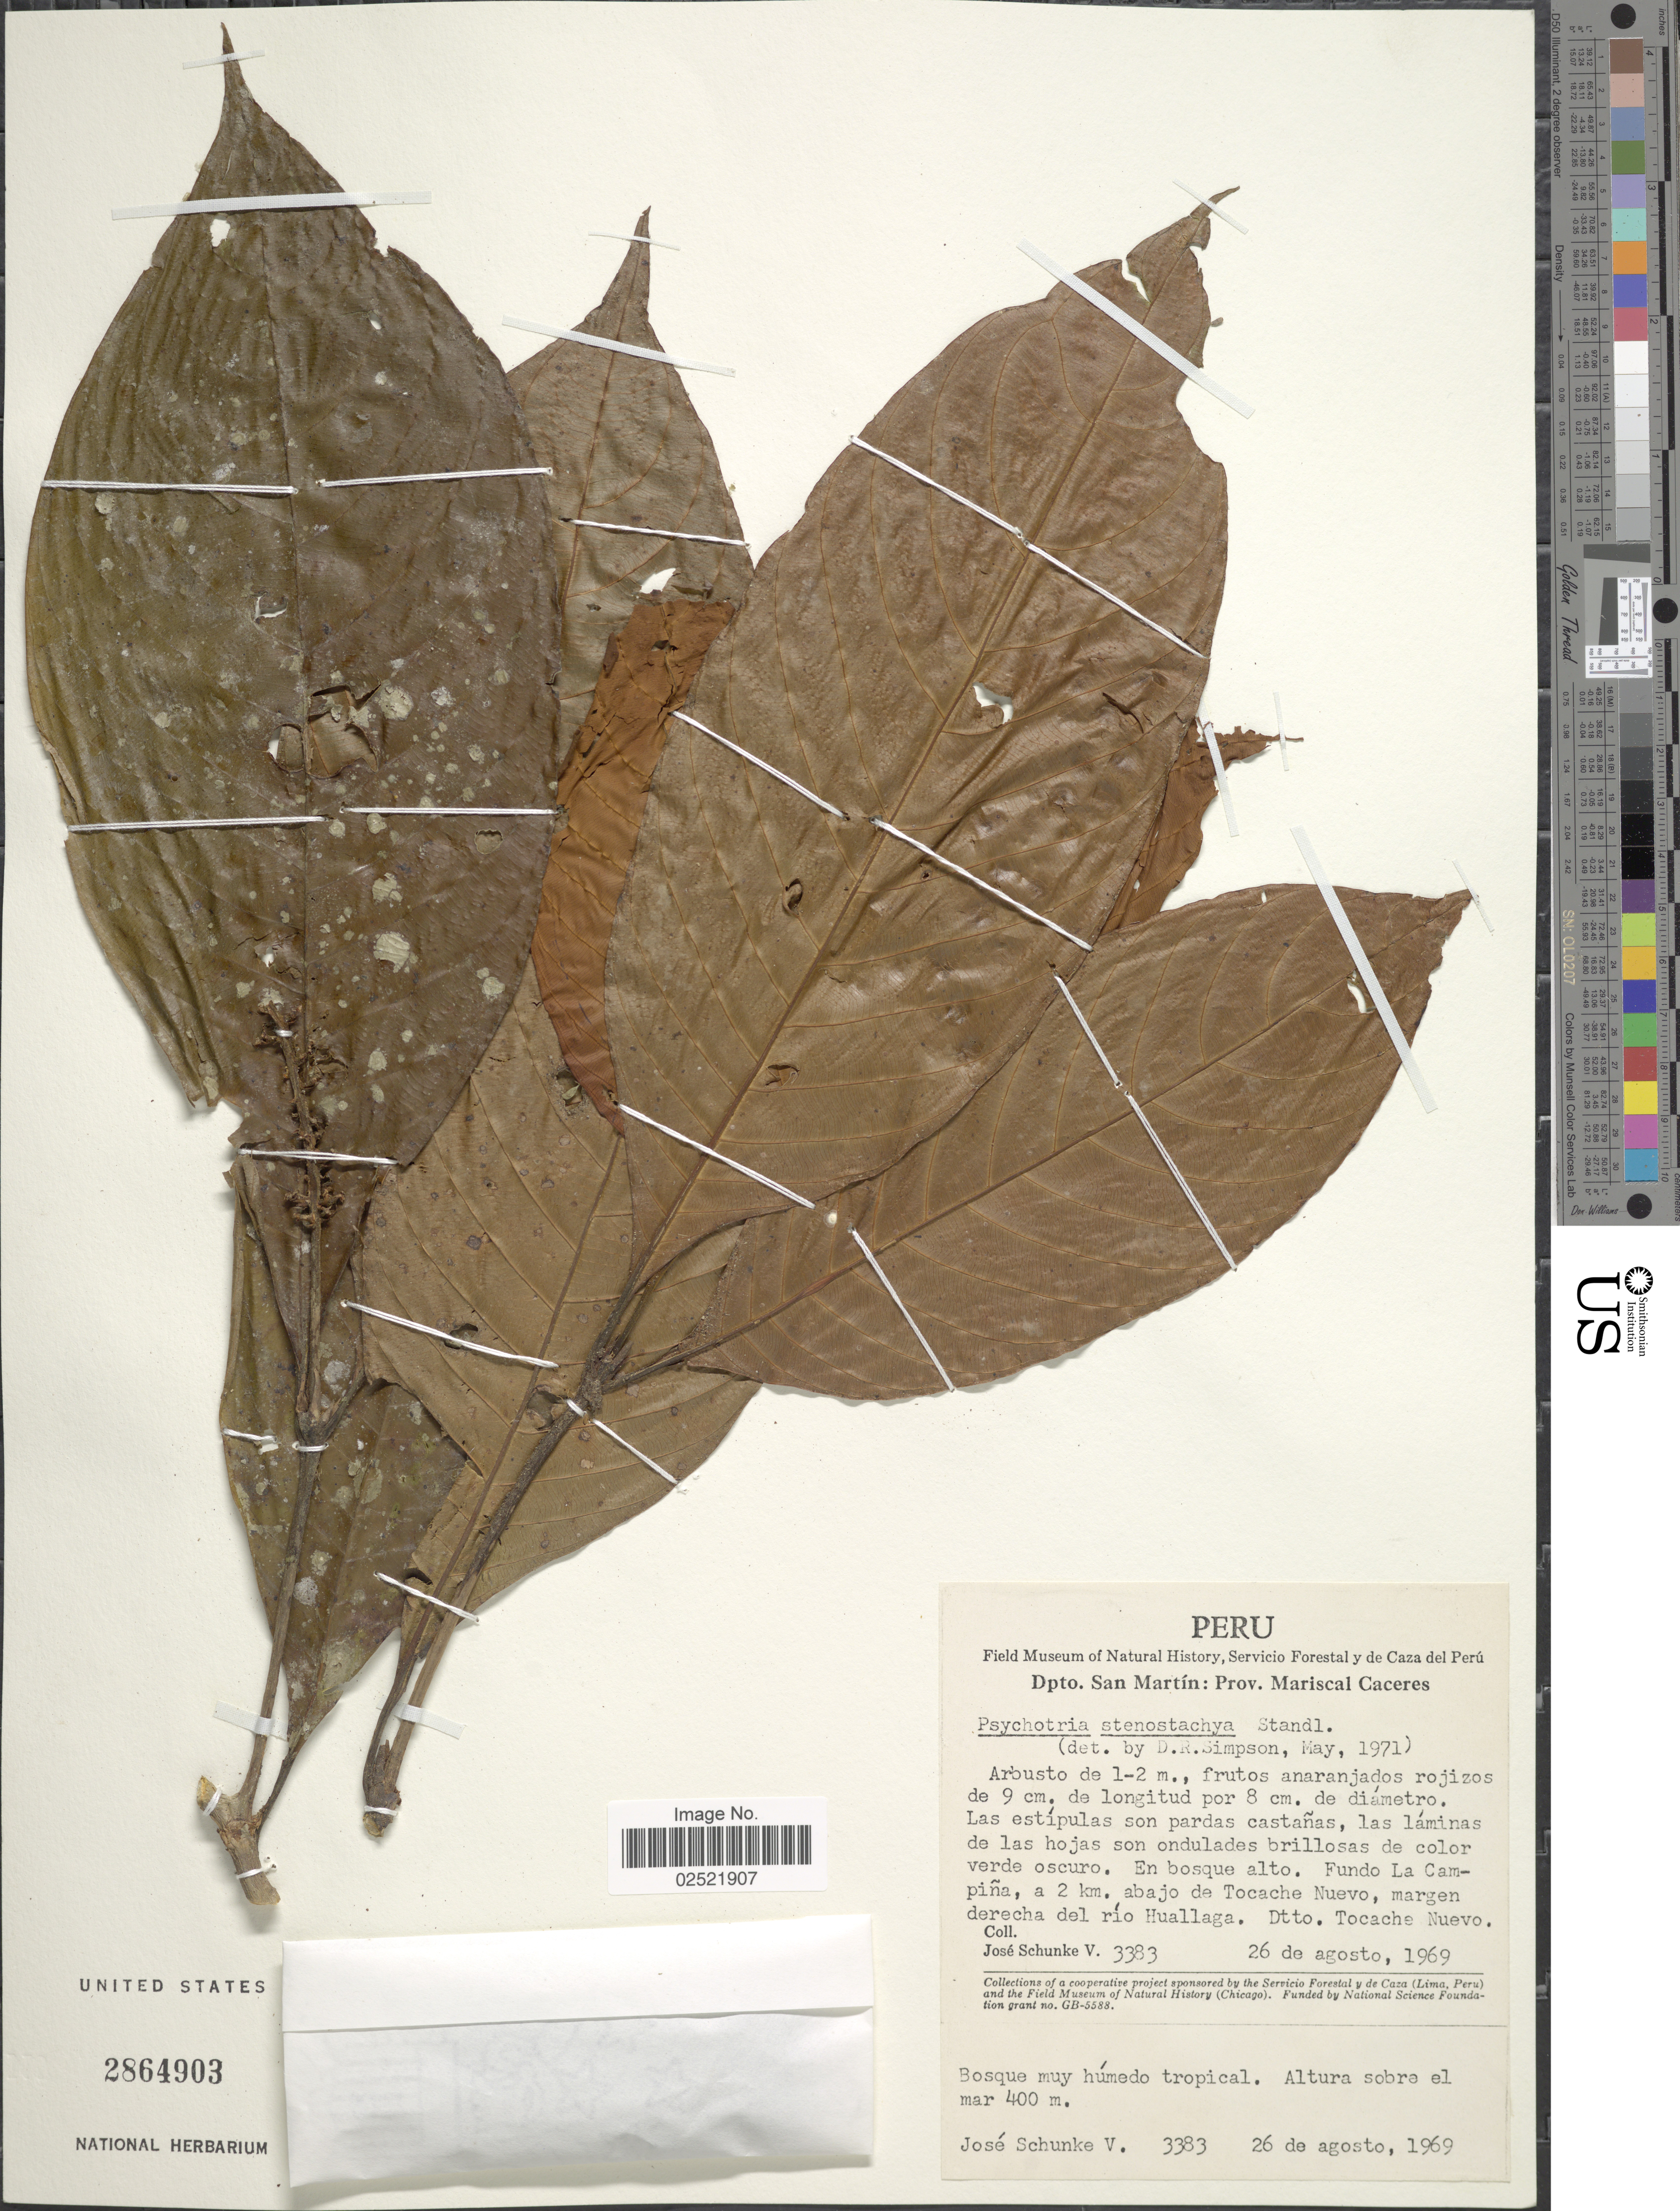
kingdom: Plantae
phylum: Tracheophyta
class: Magnoliopsida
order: Gentianales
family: Rubiaceae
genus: Psychotria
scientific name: Psychotria stenostachya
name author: Standl.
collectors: J. Schunke Vigo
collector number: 3383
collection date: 1969-08-26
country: Peru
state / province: San Martín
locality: Prov. Mariscal Caceres, Fundo La Campina, a 2 km, abajo de Tocache Nuevo, margen derecha del Rio Huallaga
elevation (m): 400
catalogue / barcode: US 2864903